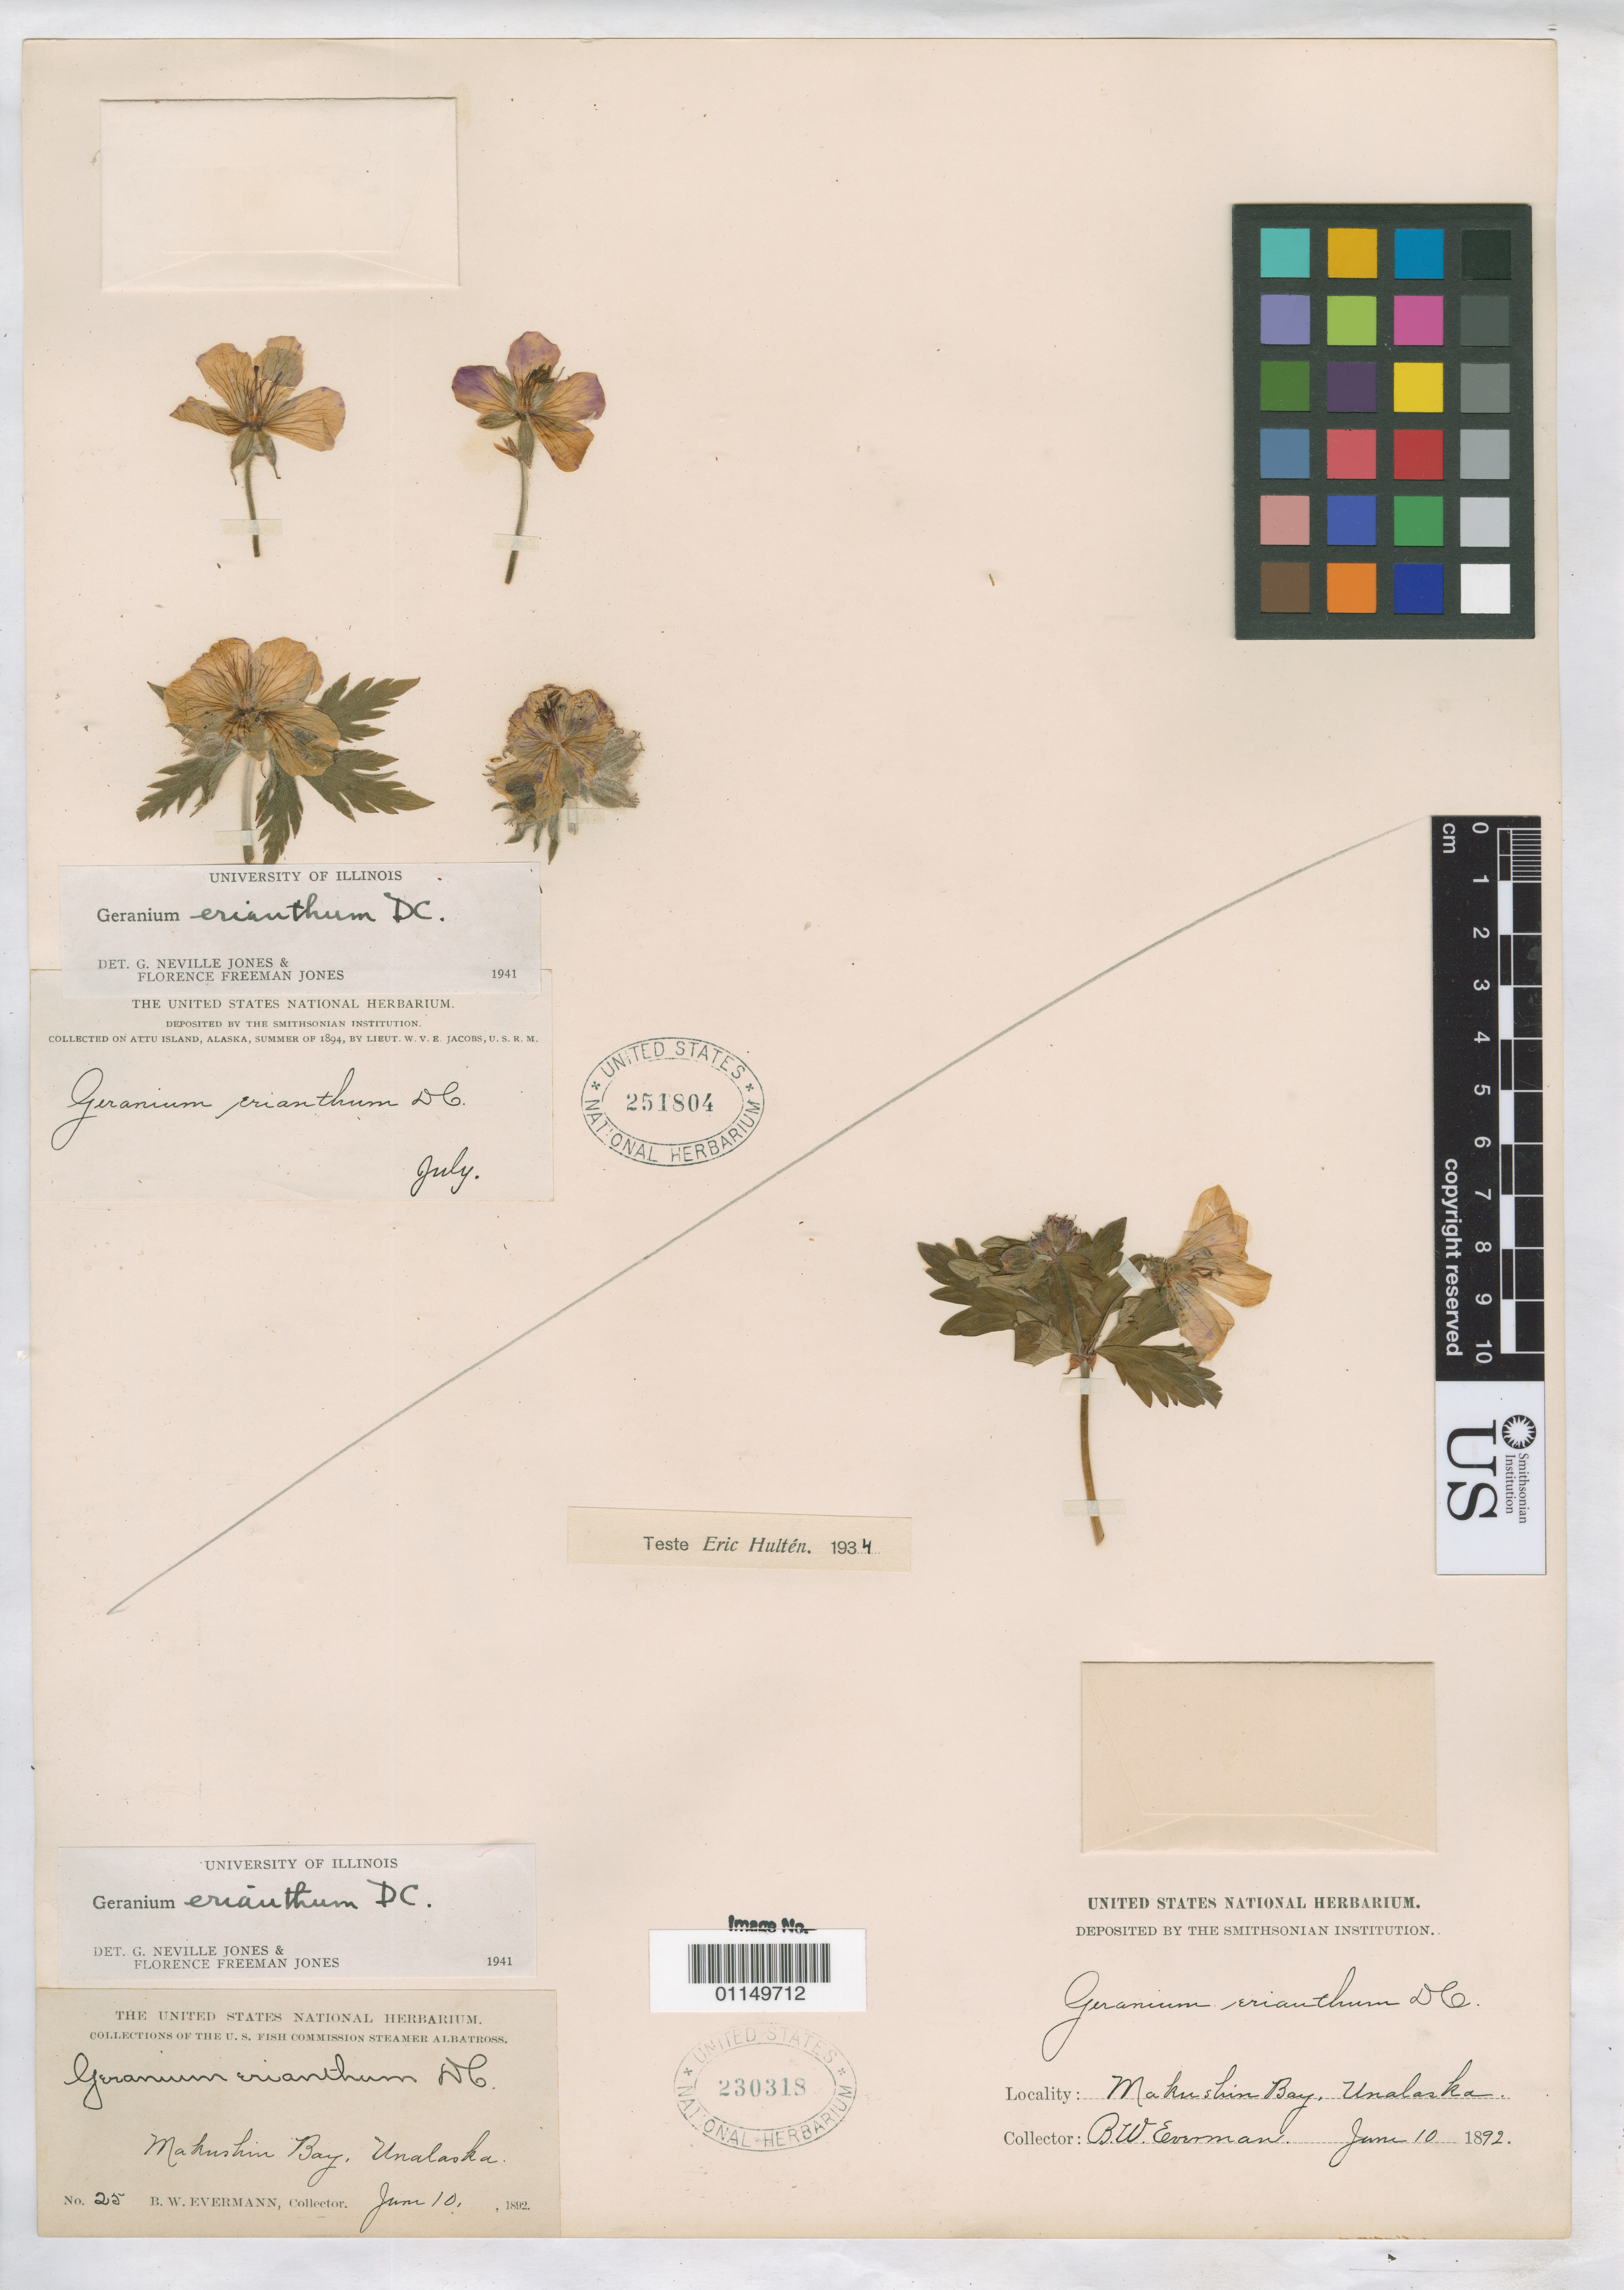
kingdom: Plantae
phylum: Tracheophyta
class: Magnoliopsida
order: Geraniales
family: Geraniaceae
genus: Geranium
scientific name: Geranium erianthum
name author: DC.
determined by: Jones, G. N.; Jones, F. F.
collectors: B. W. Evermann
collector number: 25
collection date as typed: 10 Jun 1892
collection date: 1892-06-10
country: United States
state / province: Alaska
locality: Makushin Bay, Unalaska.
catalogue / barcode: US 230318